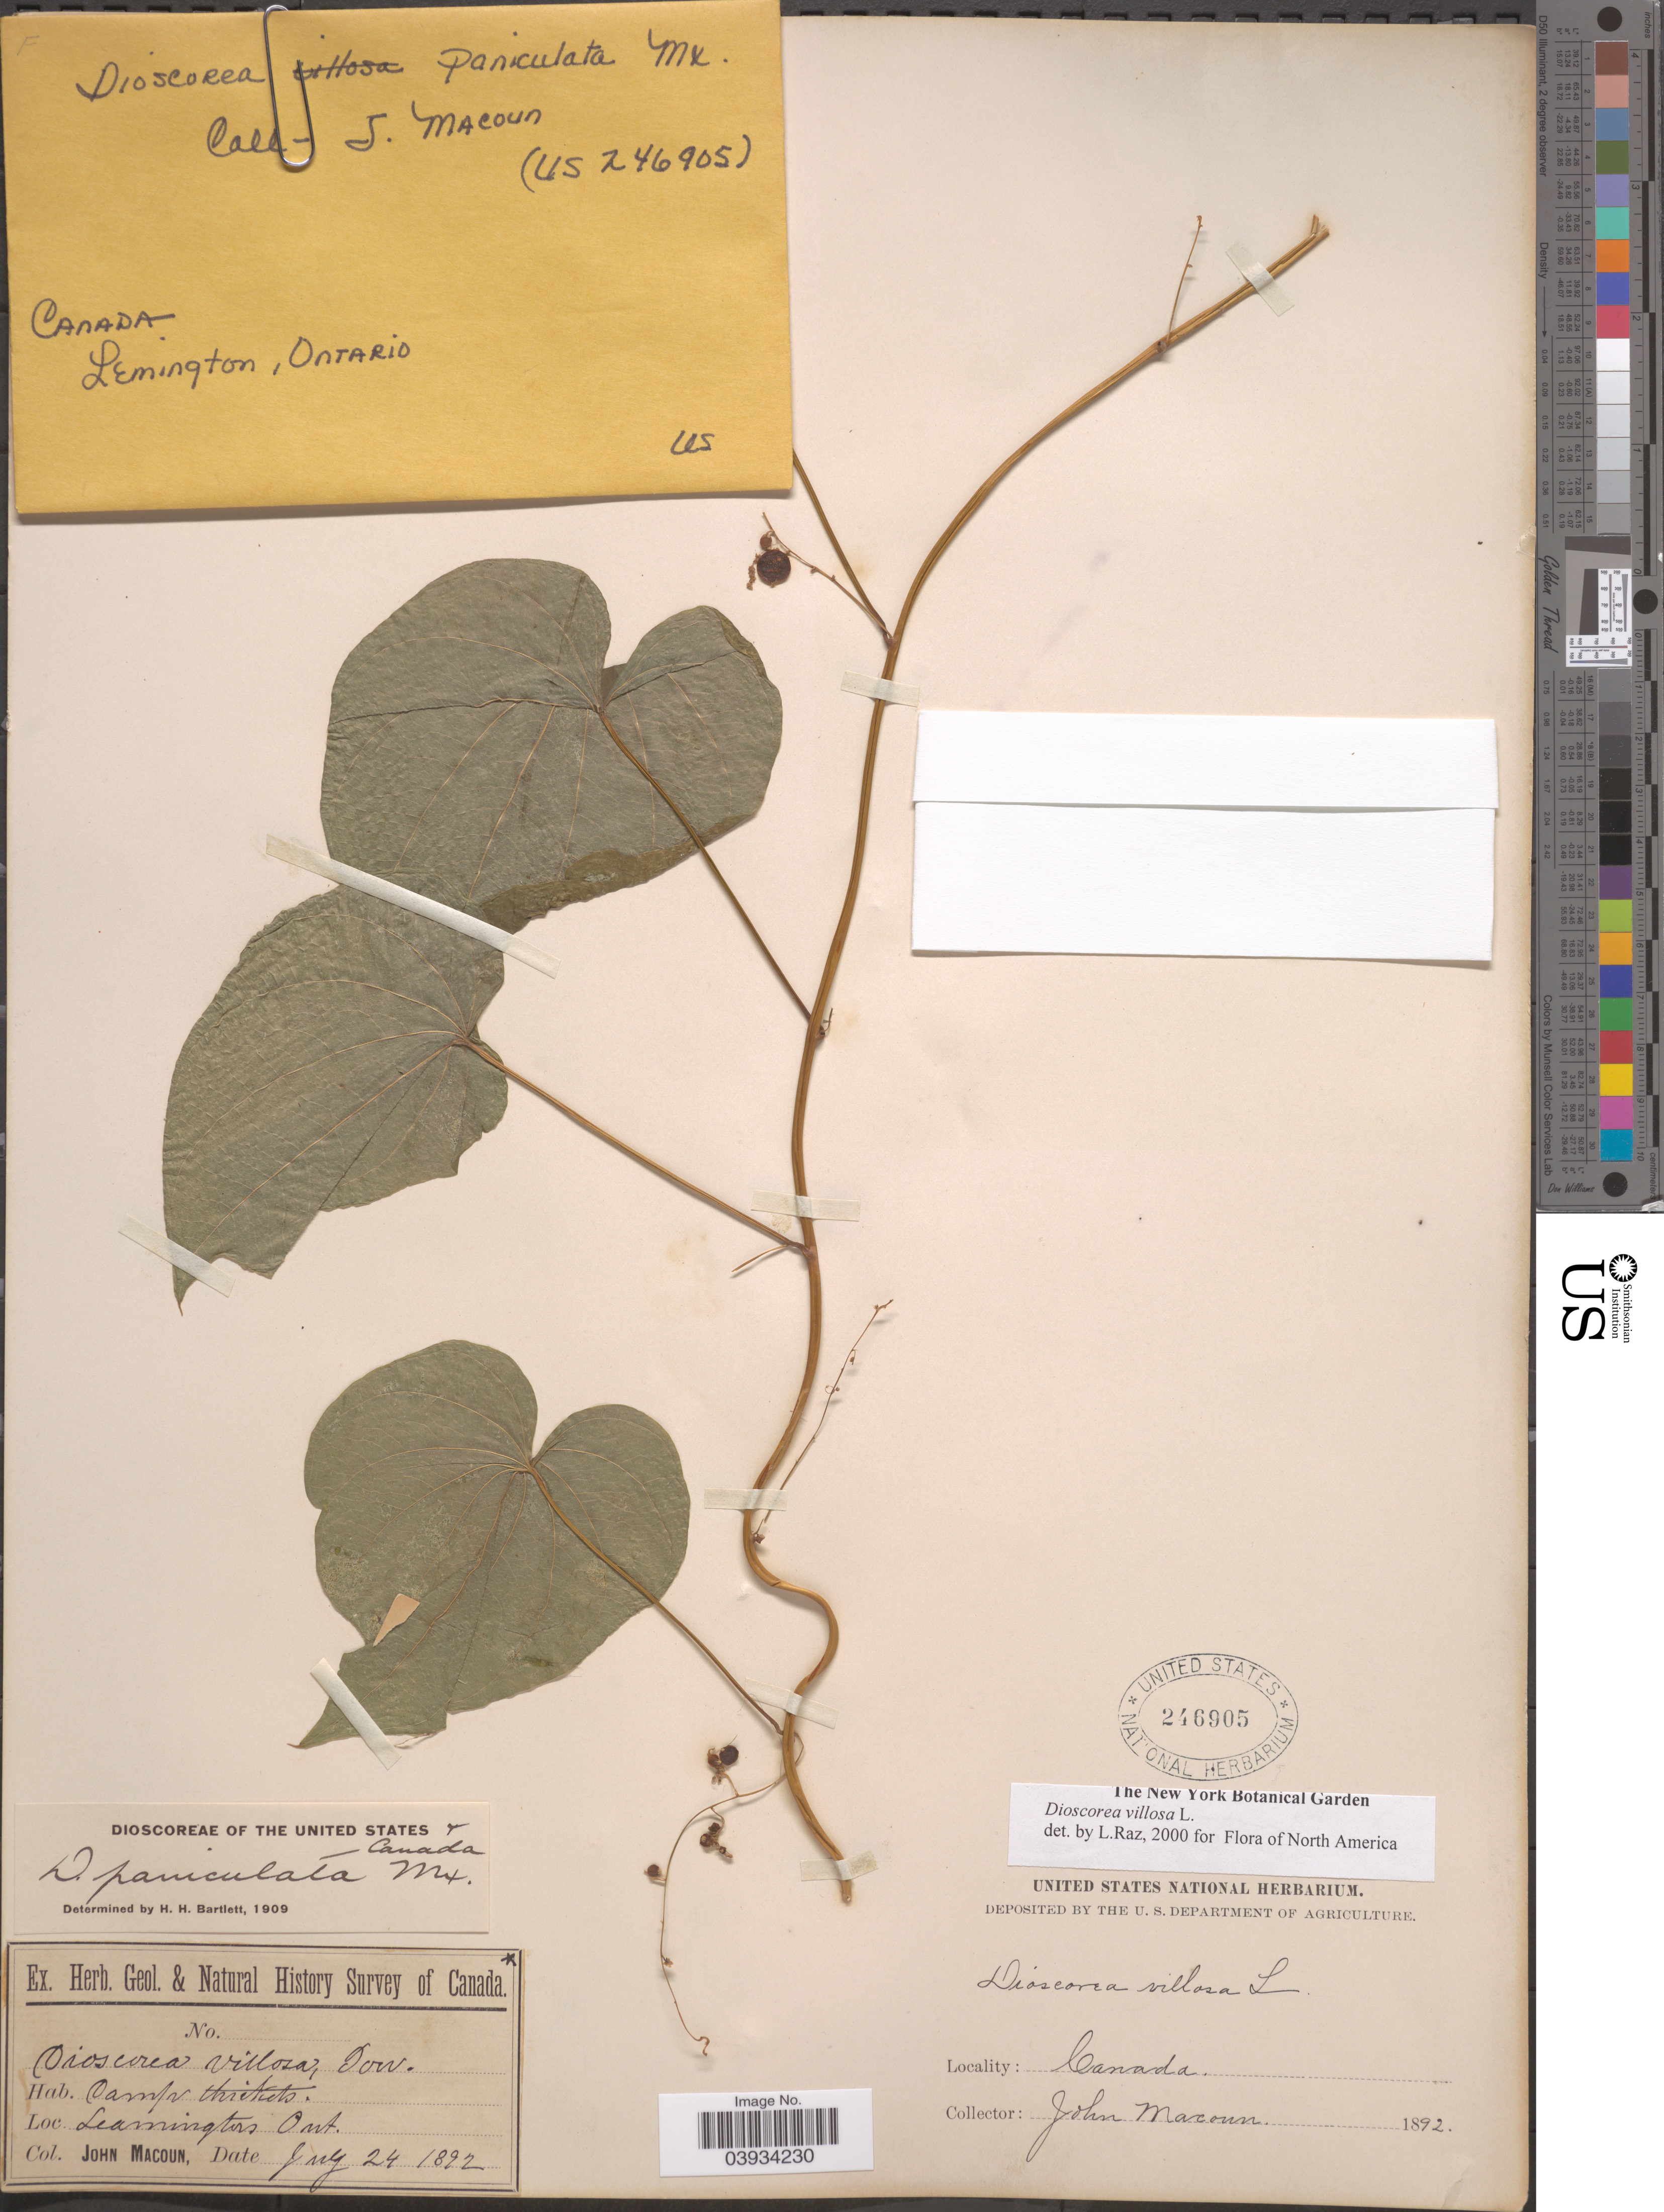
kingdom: Plantae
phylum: Tracheophyta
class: Liliopsida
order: Dioscoreales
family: Dioscoreaceae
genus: Dioscorea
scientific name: Dioscorea villosa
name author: L.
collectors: J. Macoun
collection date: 1892-07-24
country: Canada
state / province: Ontario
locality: Learnington.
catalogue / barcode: US 246905